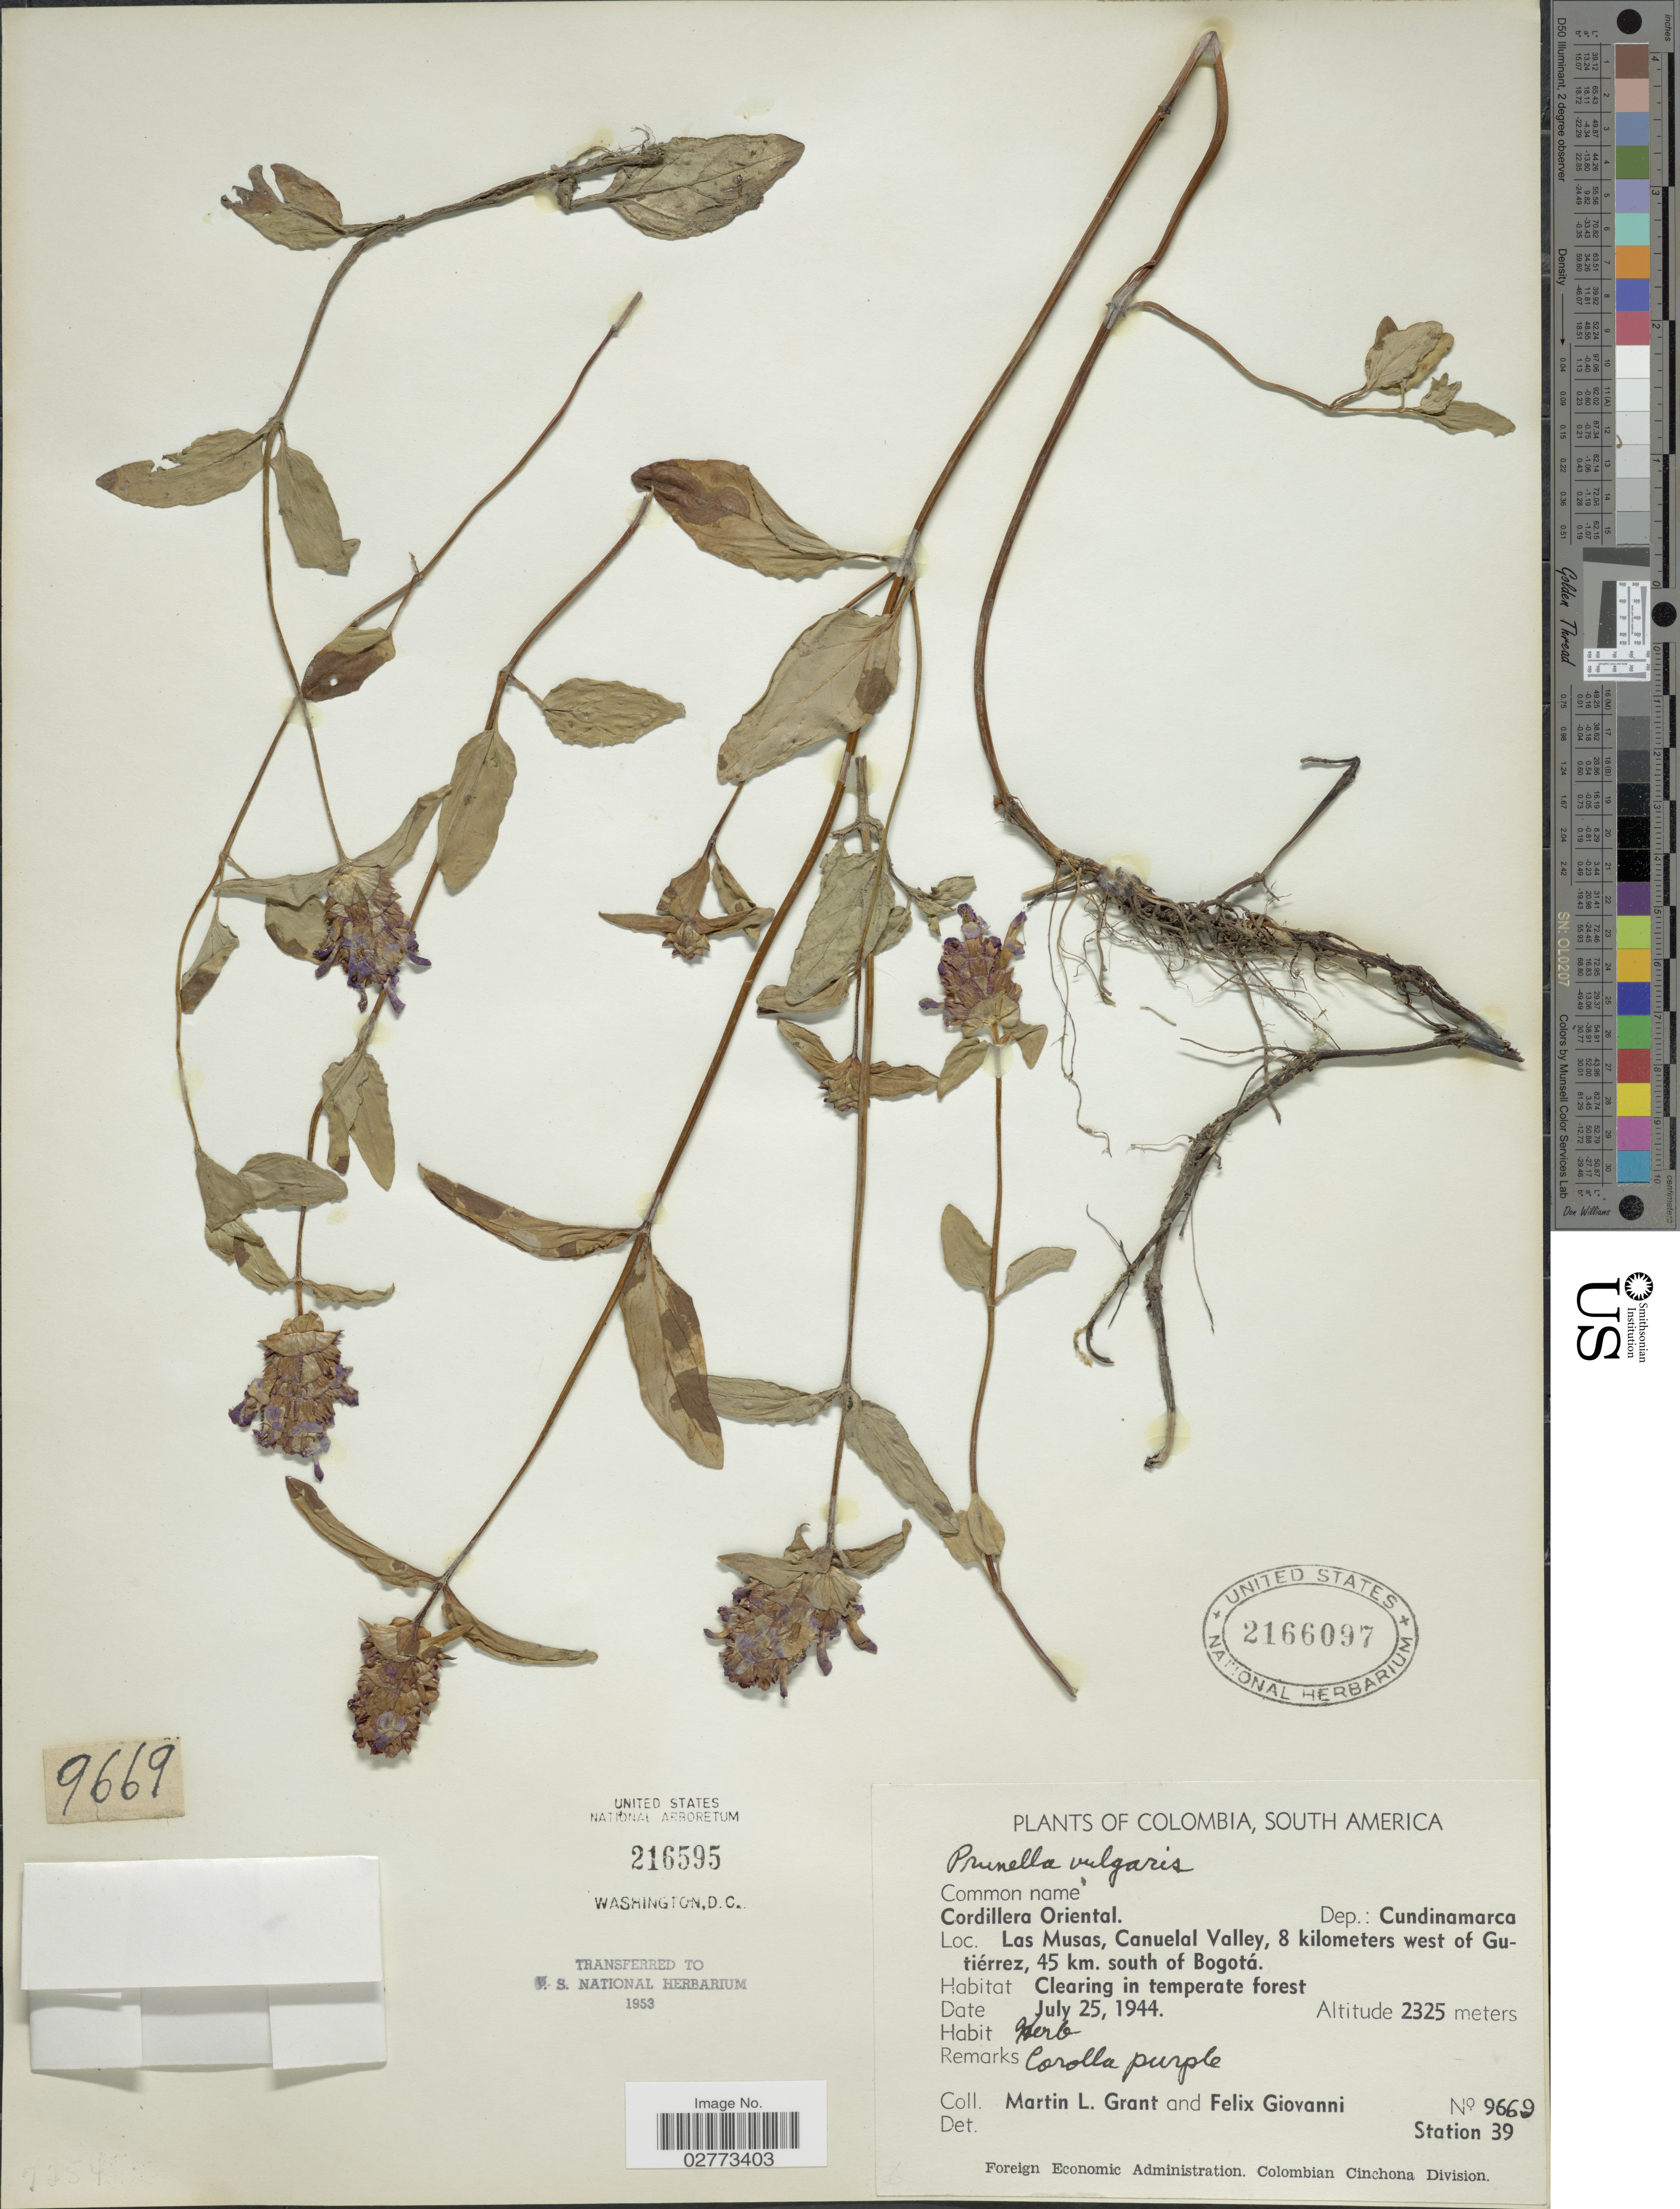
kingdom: Plantae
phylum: Tracheophyta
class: Magnoliopsida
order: Lamiales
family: Lamiaceae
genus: Prunella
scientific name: Prunella vulgaris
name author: L.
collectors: M. L. Grant & F. Giovanni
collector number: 9669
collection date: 1944-07-25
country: Colombia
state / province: Cundinamarca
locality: Cordillera Oriental. Dep.: Cundinamarca. Las Musas, Canuelal Valley, 8 kilometers west of Gutiérrez, 45 km. south of Bogotá.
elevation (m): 2325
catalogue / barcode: US 2166097